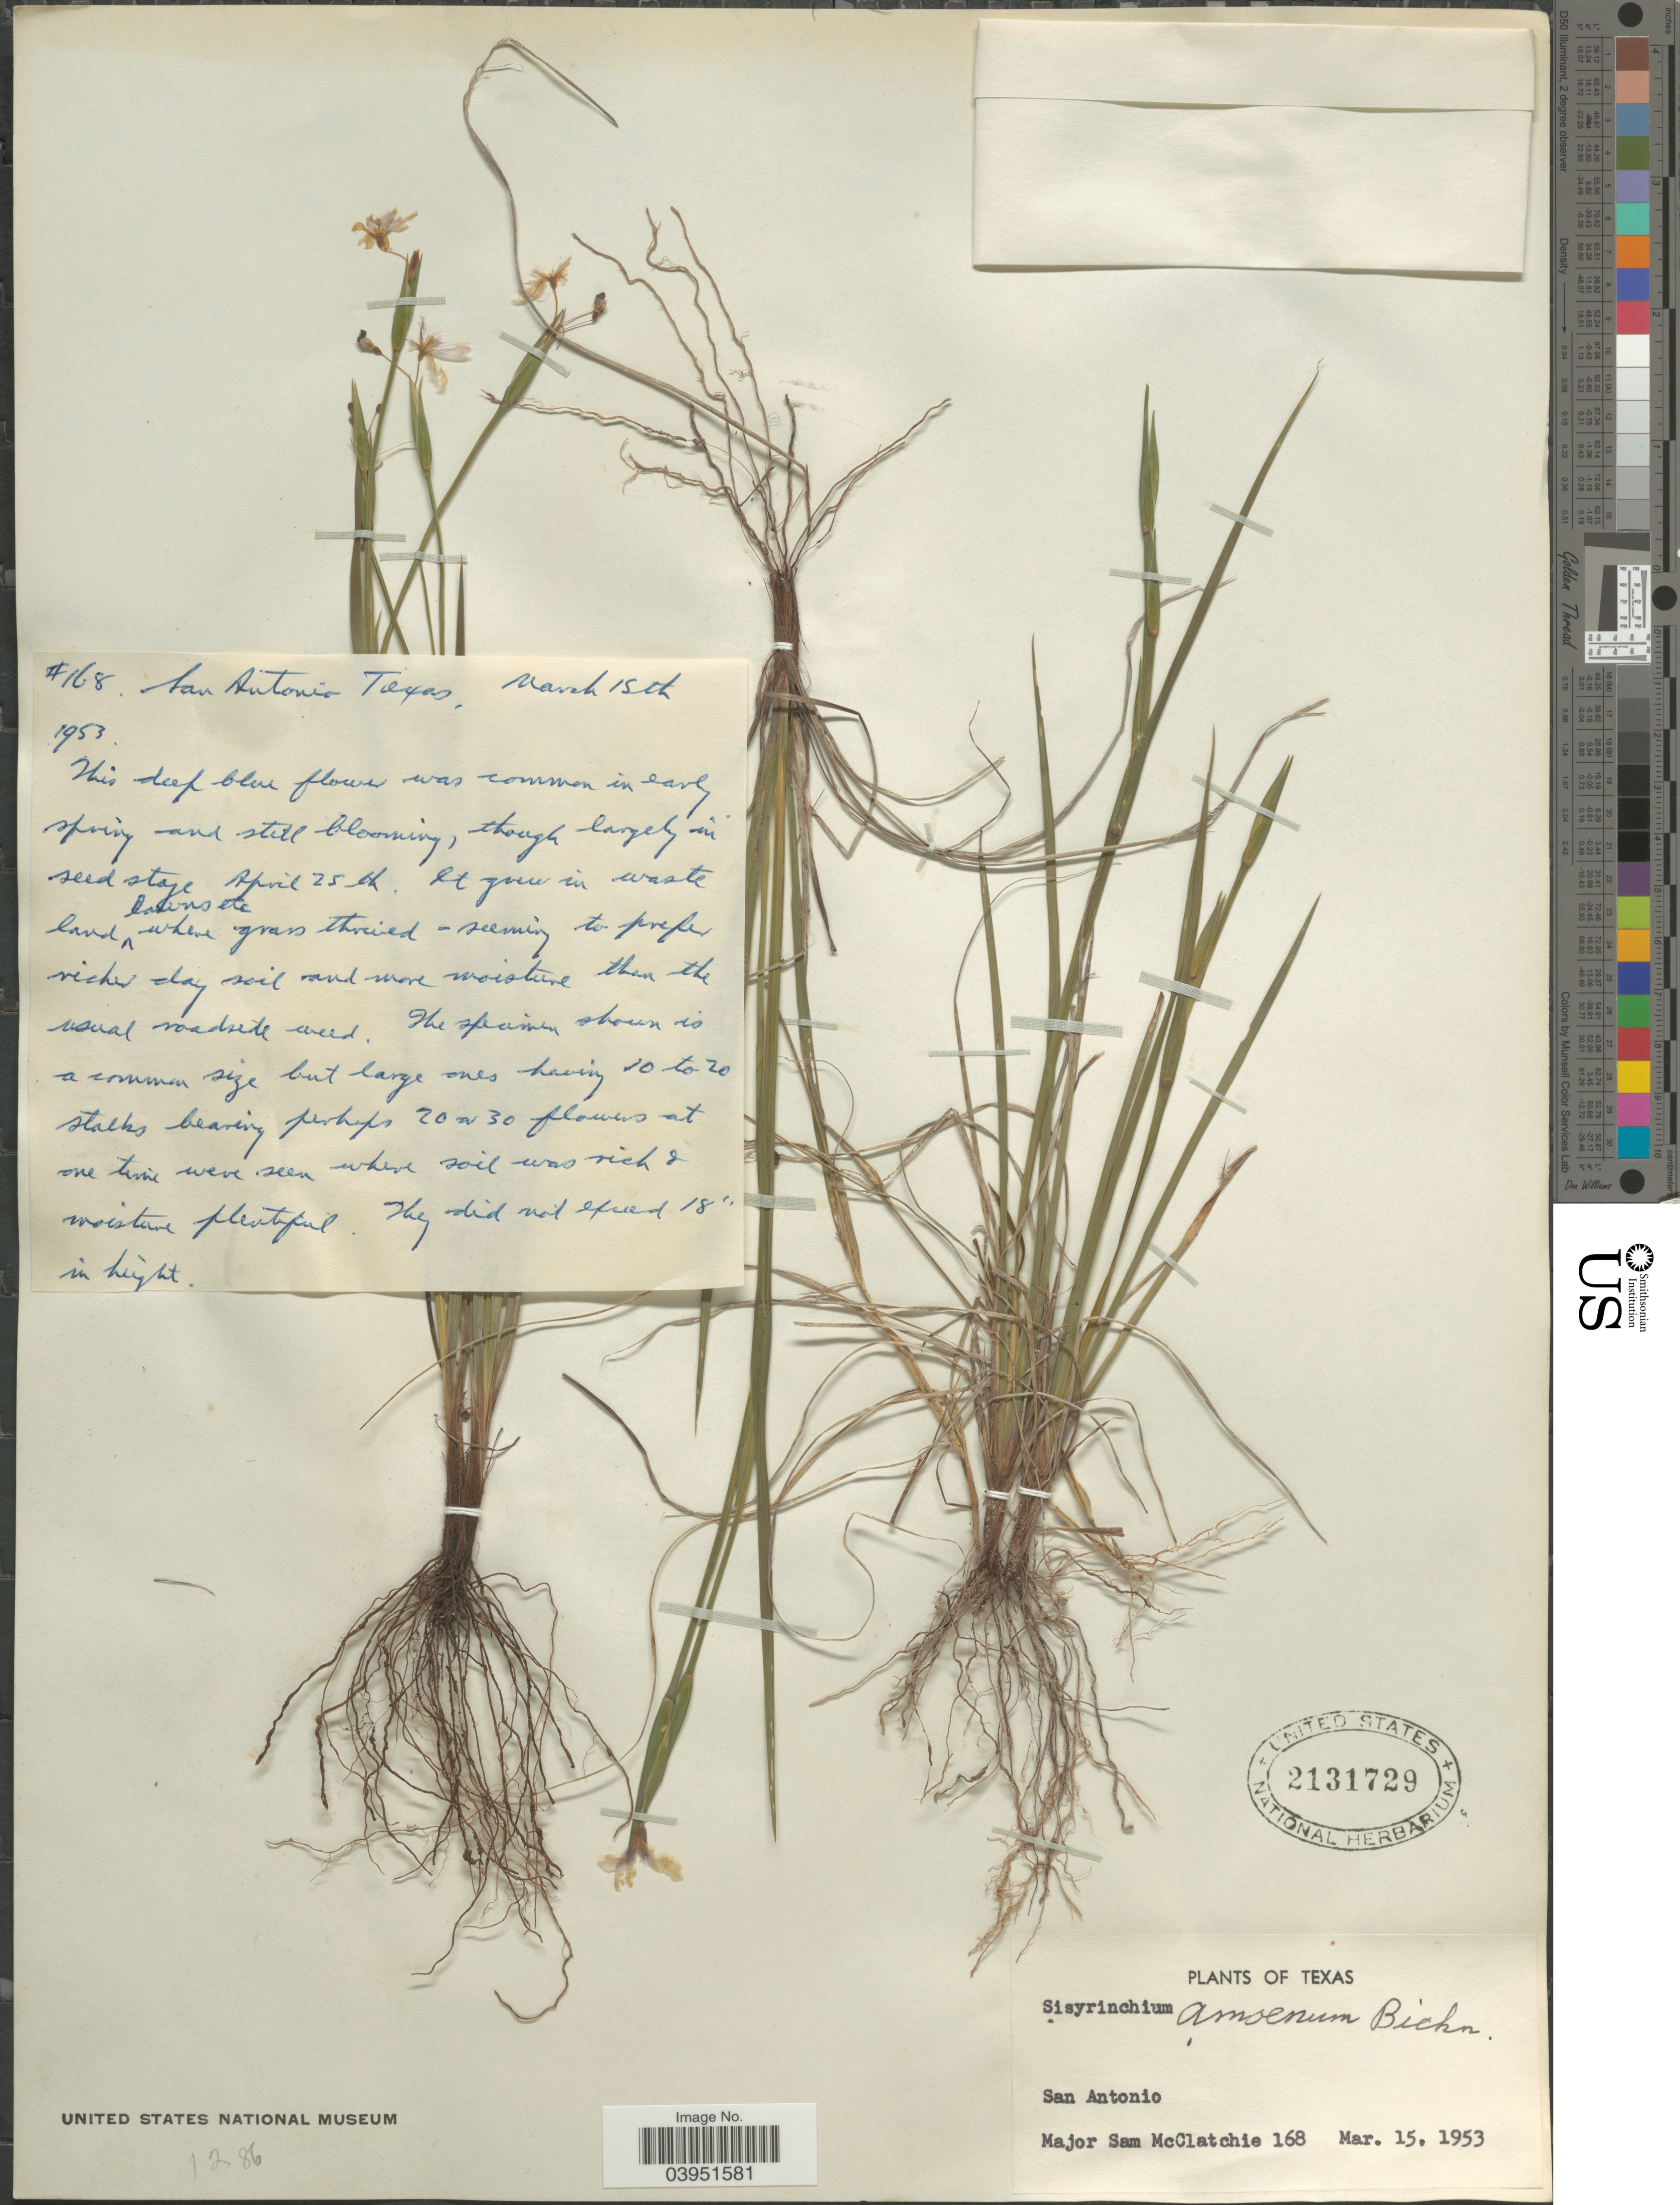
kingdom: Plantae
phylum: Tracheophyta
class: Liliopsida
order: Asparagales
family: Iridaceae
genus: Sisyrinchium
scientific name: Sisyrinchium pruinosum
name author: E.P. Bicknell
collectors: S. McClatchie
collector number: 168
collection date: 1953-03-15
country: United States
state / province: Texas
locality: San Antonio.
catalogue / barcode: US 2131729